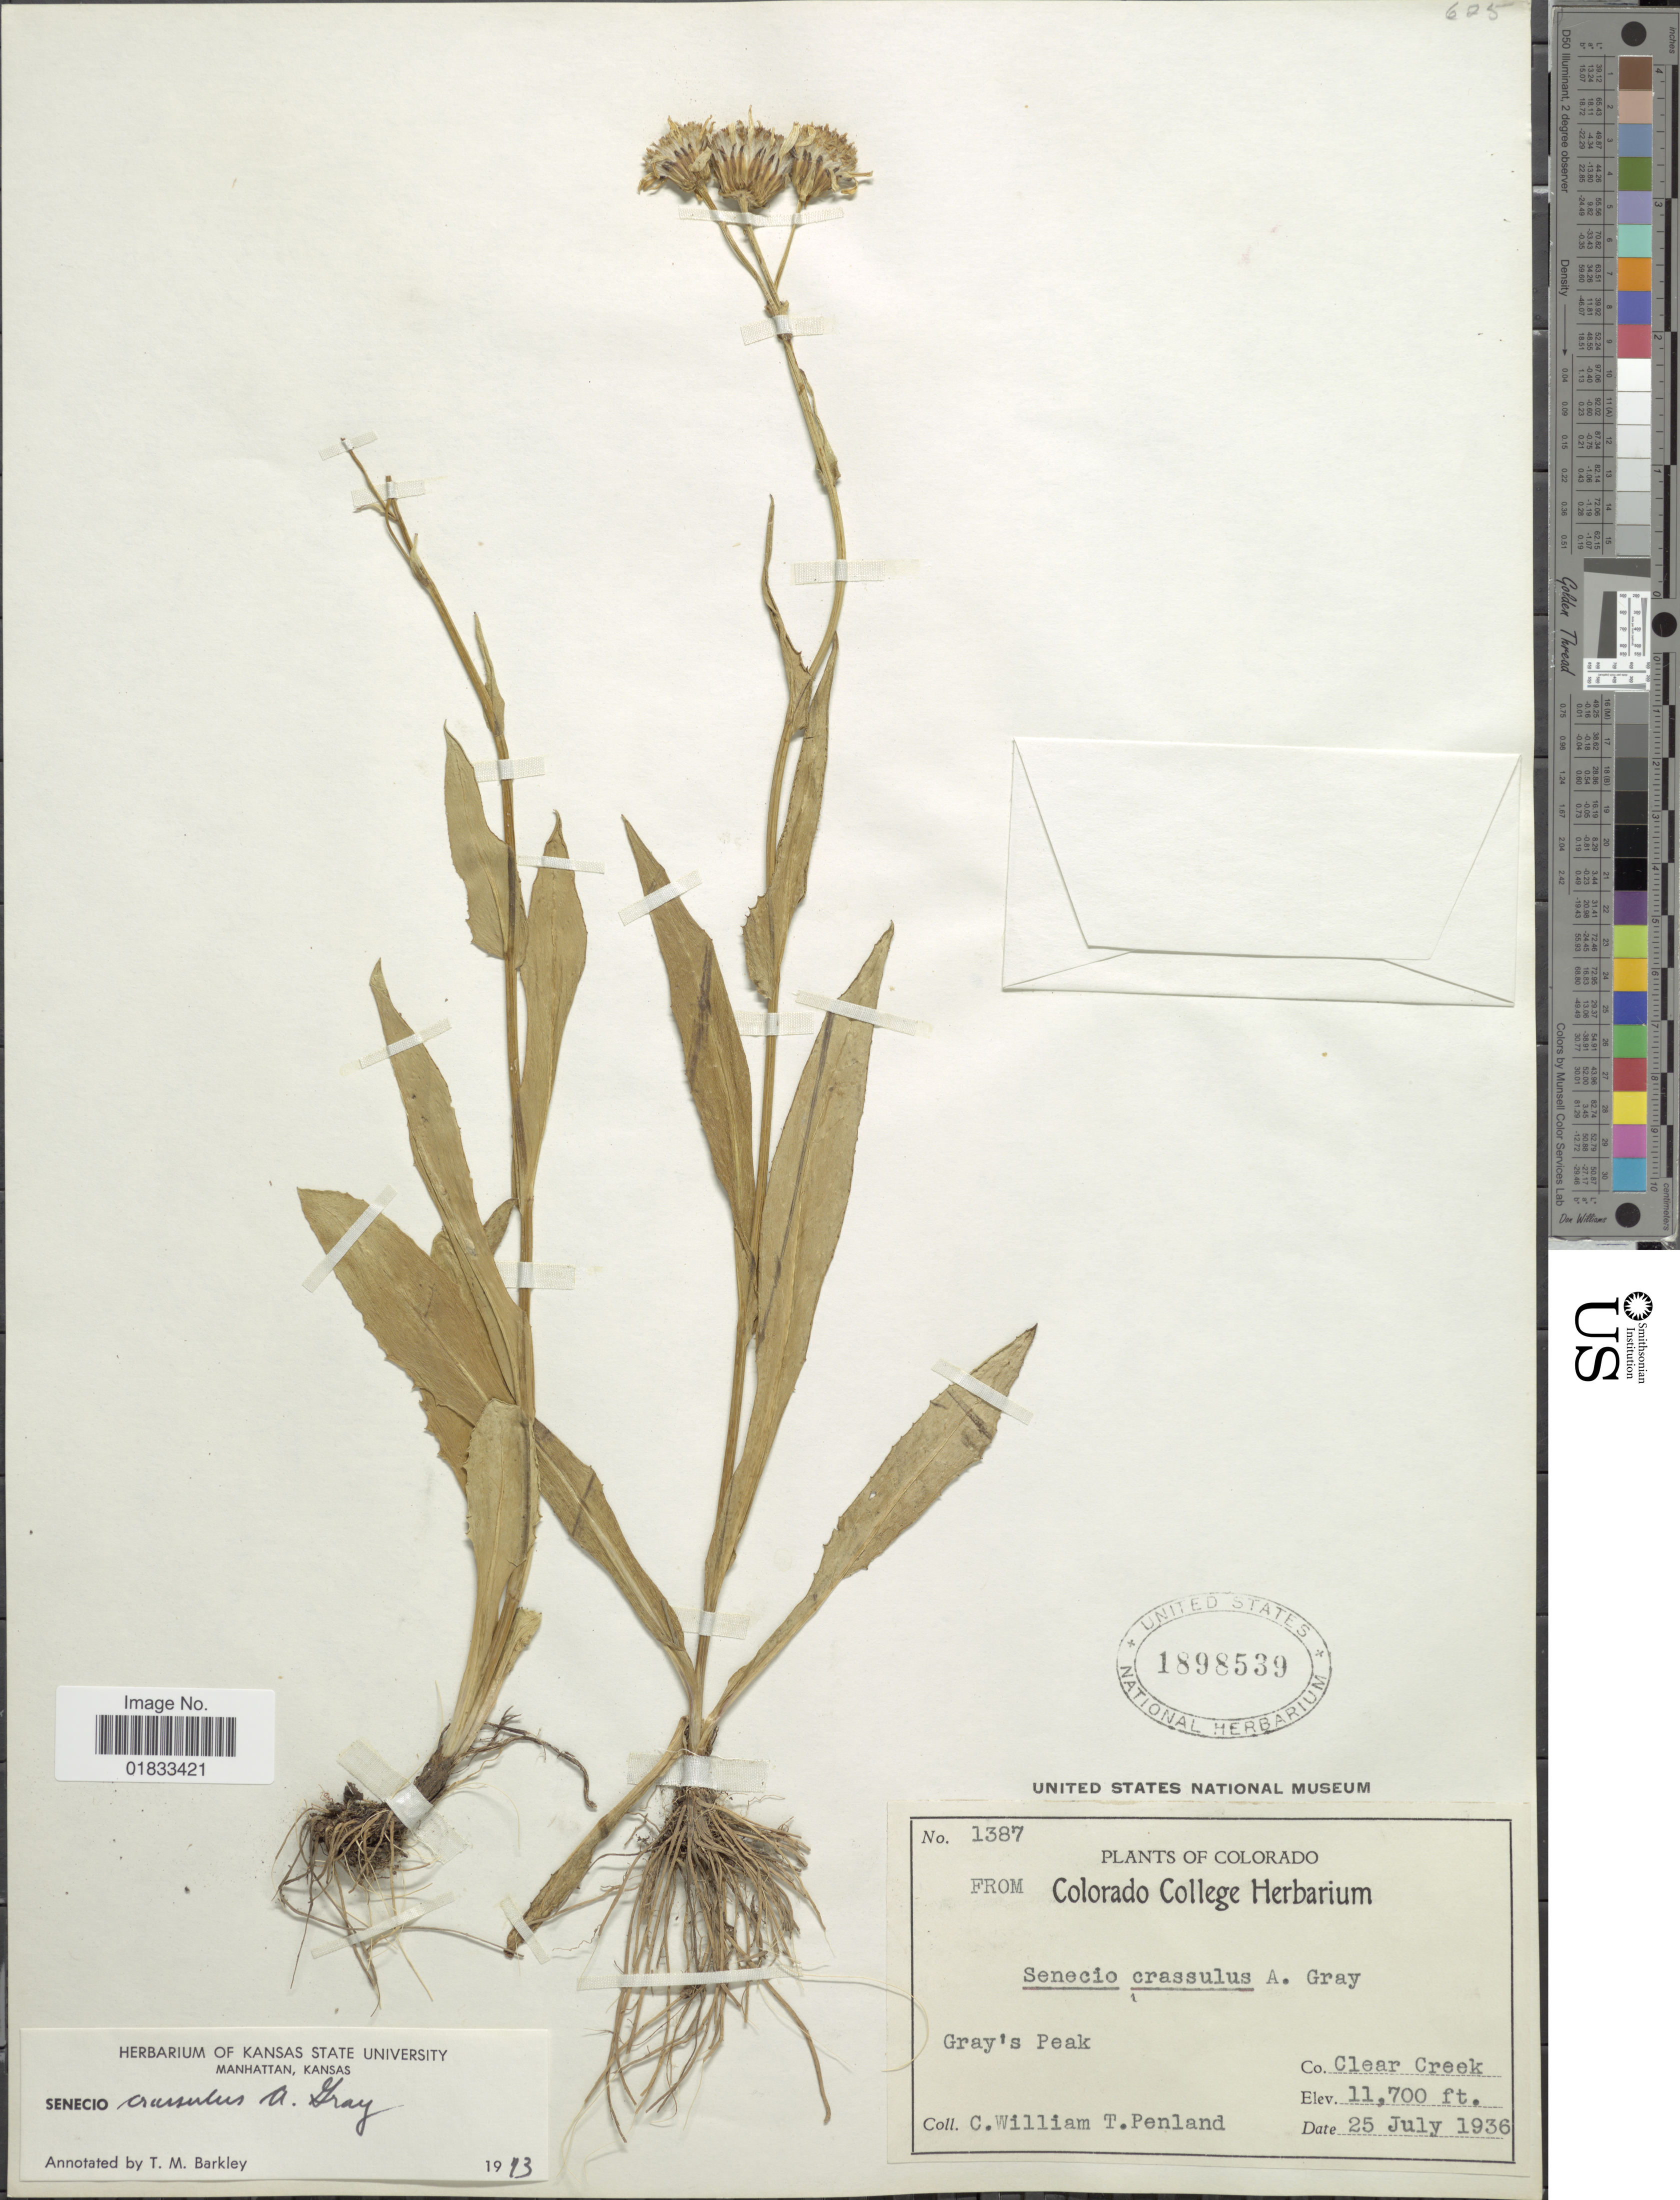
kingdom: Plantae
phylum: Tracheophyta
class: Magnoliopsida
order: Asterales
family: Asteraceae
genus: Senecio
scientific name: Senecio crassulus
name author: A. Gray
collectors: C. Williams & T. Penland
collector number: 1387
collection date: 1936-07-25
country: United States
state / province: Colorado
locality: Gray's Peak, Co. Clear Creek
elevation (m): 3566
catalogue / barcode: US 1898539